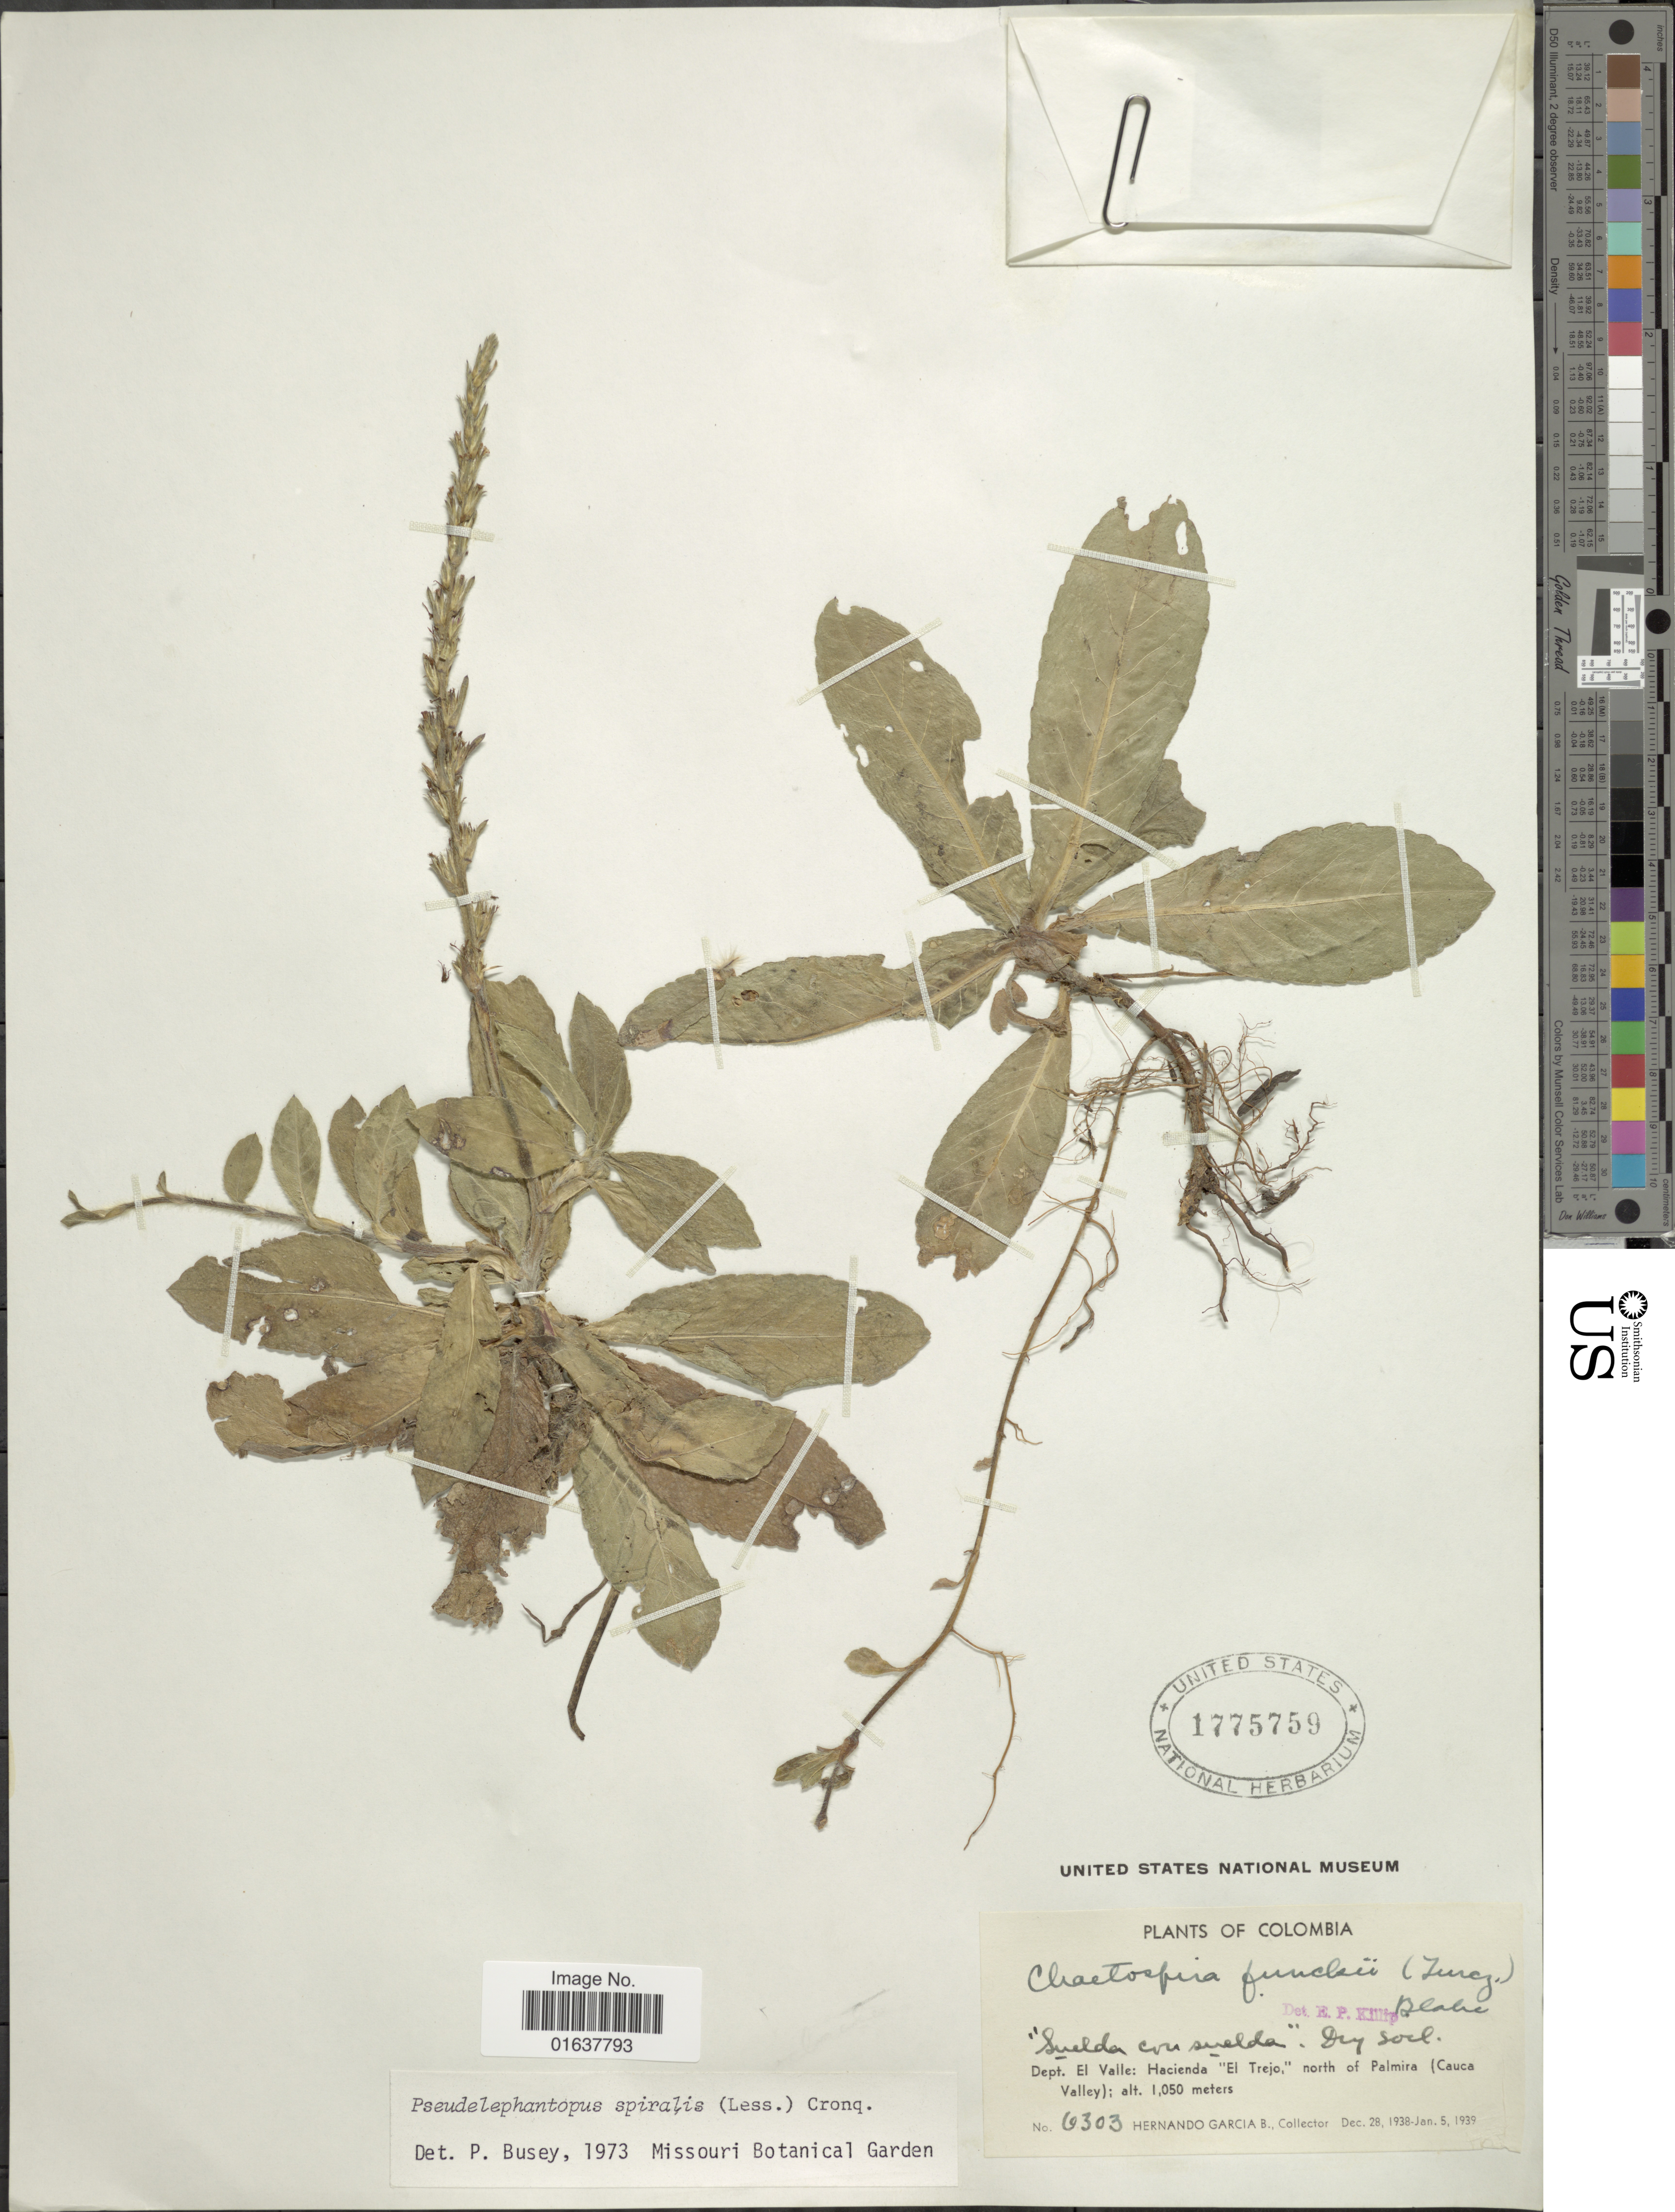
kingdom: Plantae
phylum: Tracheophyta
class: Magnoliopsida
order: Asterales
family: Asteraceae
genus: Pseudelephantopus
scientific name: Pseudelephantopus spiralis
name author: (Less.) Cronquist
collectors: H. García Barriga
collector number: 6303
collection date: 1939-01-05/1939-12-28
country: Colombia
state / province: Valle del Cauca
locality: Suelda con Suelda. Dept. El Valle: Hacienda "El Trejo", north of Palmira (Cauca Valley)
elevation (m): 1050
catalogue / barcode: US 1775759